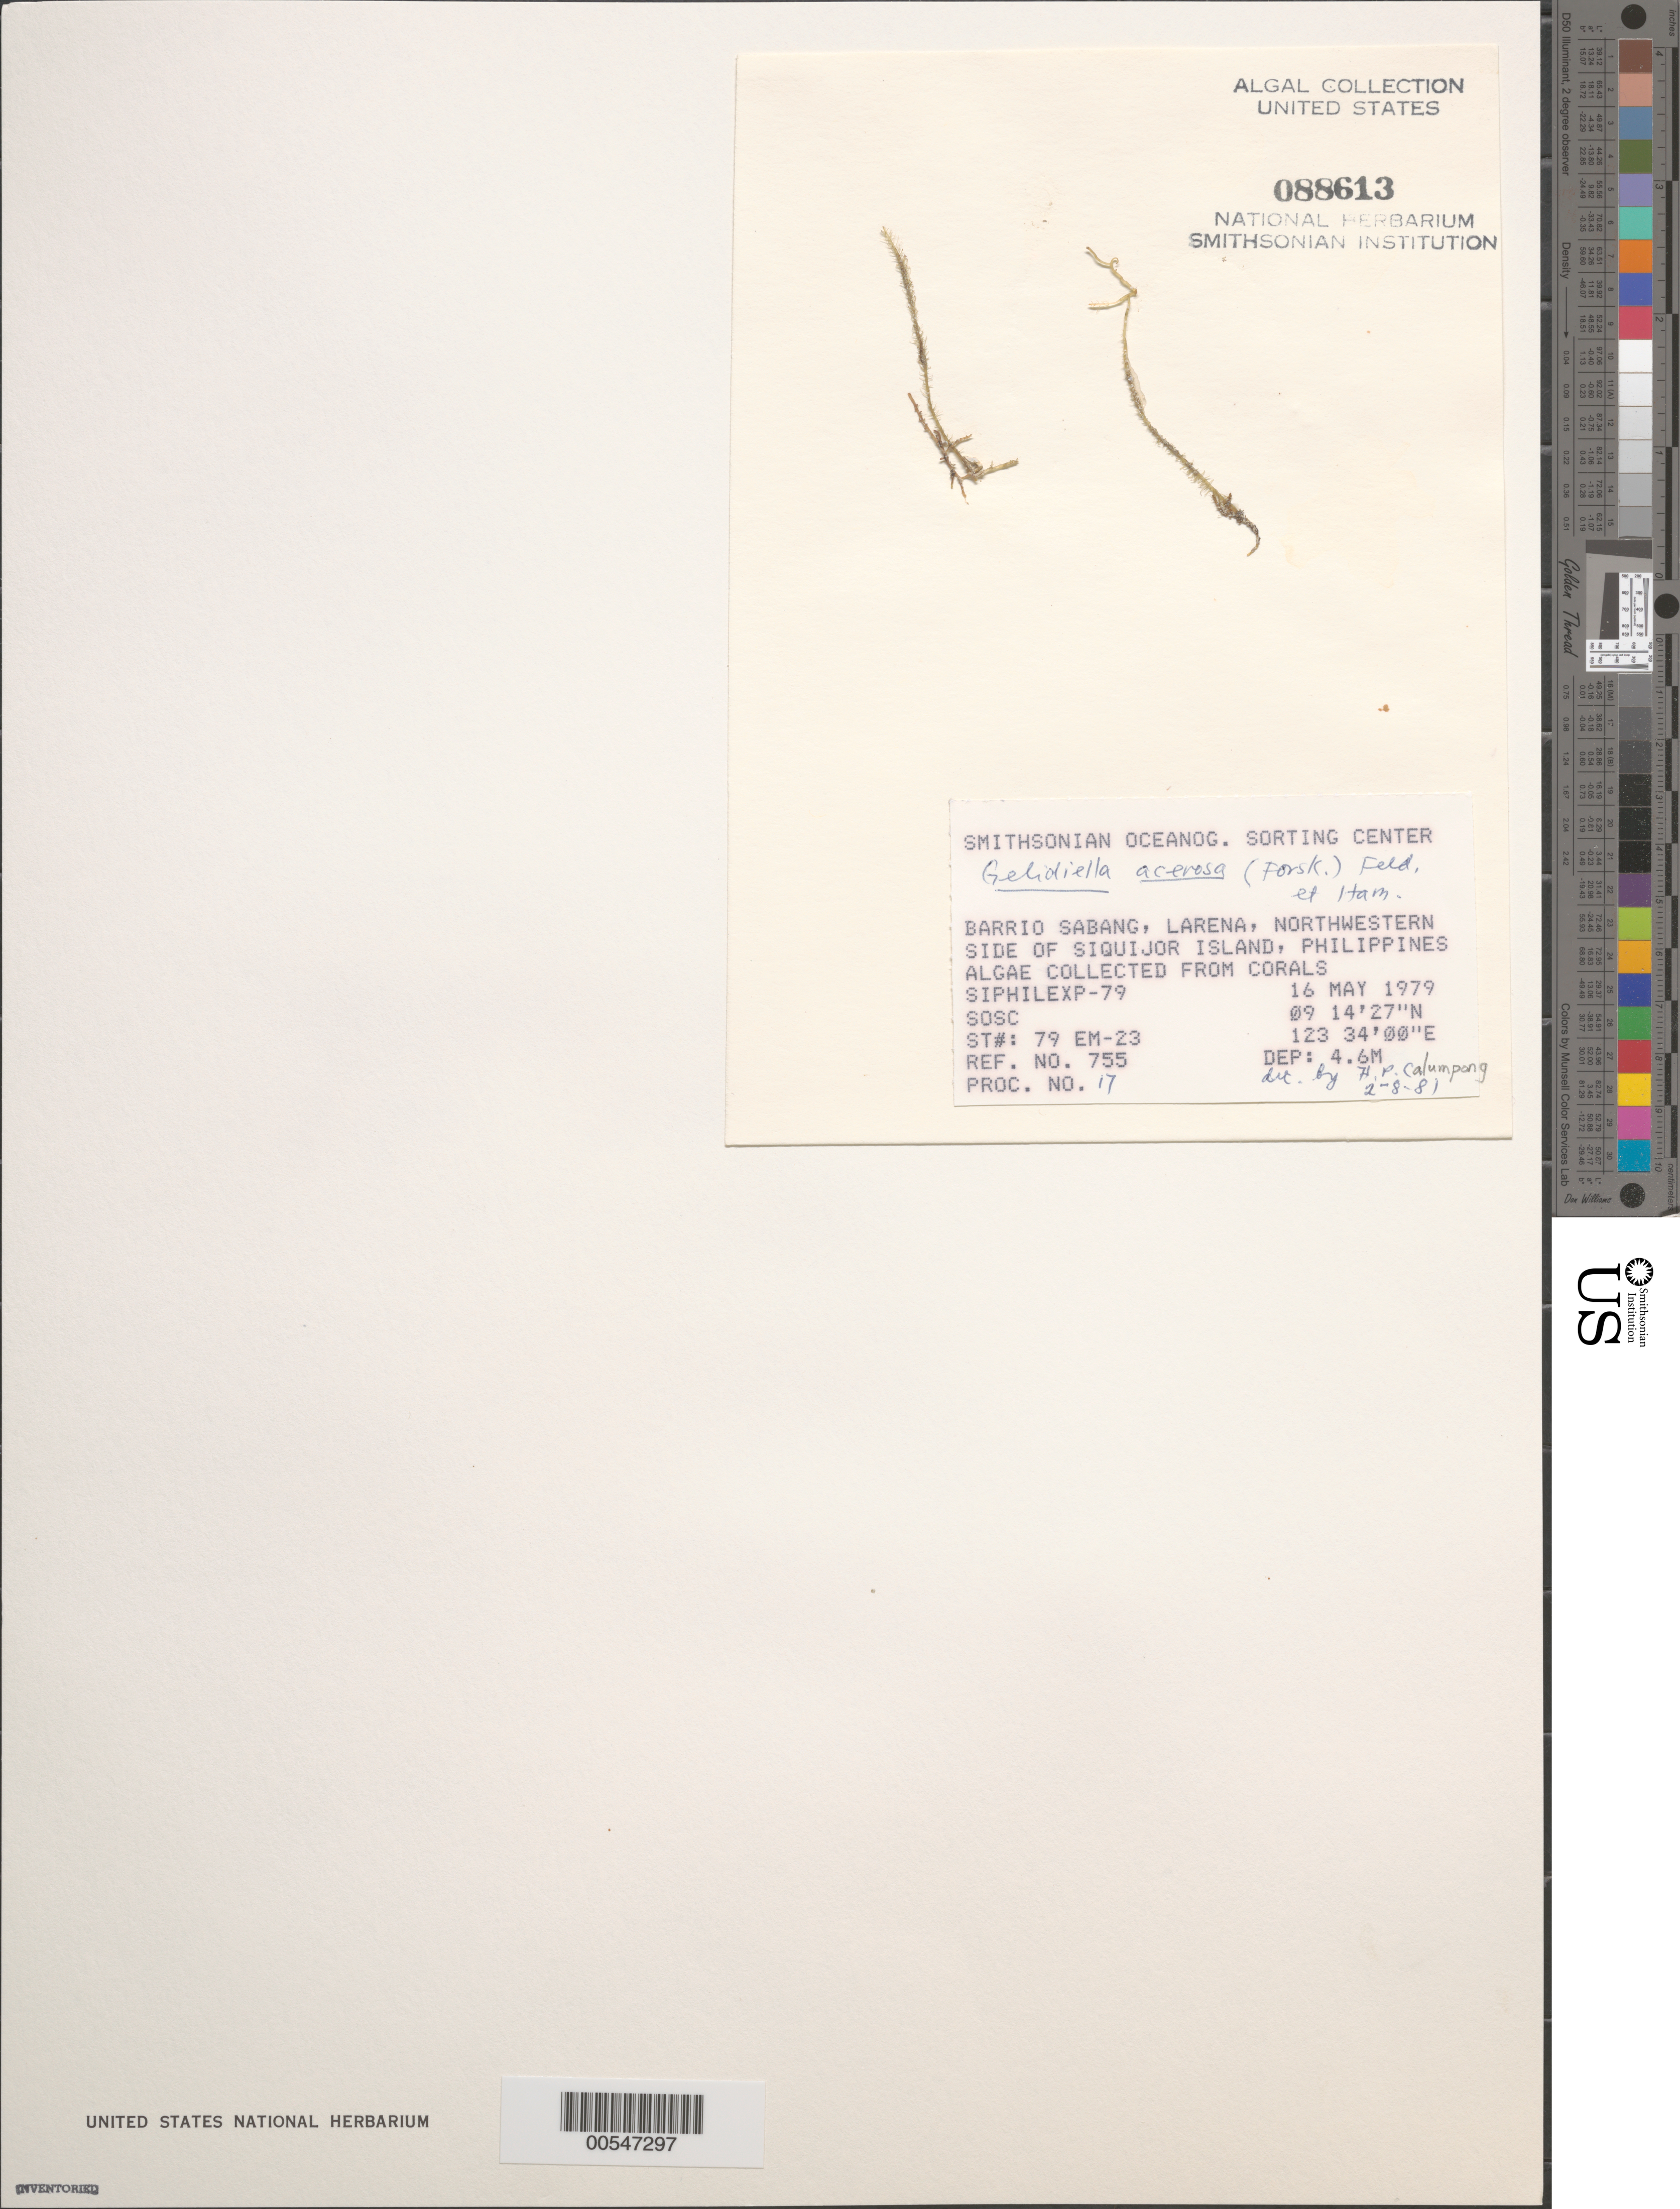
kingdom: Plantae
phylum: Rhodophyta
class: Florideophyceae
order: Gelidiales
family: Gelidiellaceae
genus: Gelidiella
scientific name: Gelidiella acerosa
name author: (Forssk.) Feldmann & G. Hamel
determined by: Calumpong, H. P.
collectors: SOSC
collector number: Station 79 Em-23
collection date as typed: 16 May 1979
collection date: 1979-05-16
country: Philippines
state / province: Central Visayas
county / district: Siquijor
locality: Visayan, Siquijor island, larena, barrio sabang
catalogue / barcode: US 88613